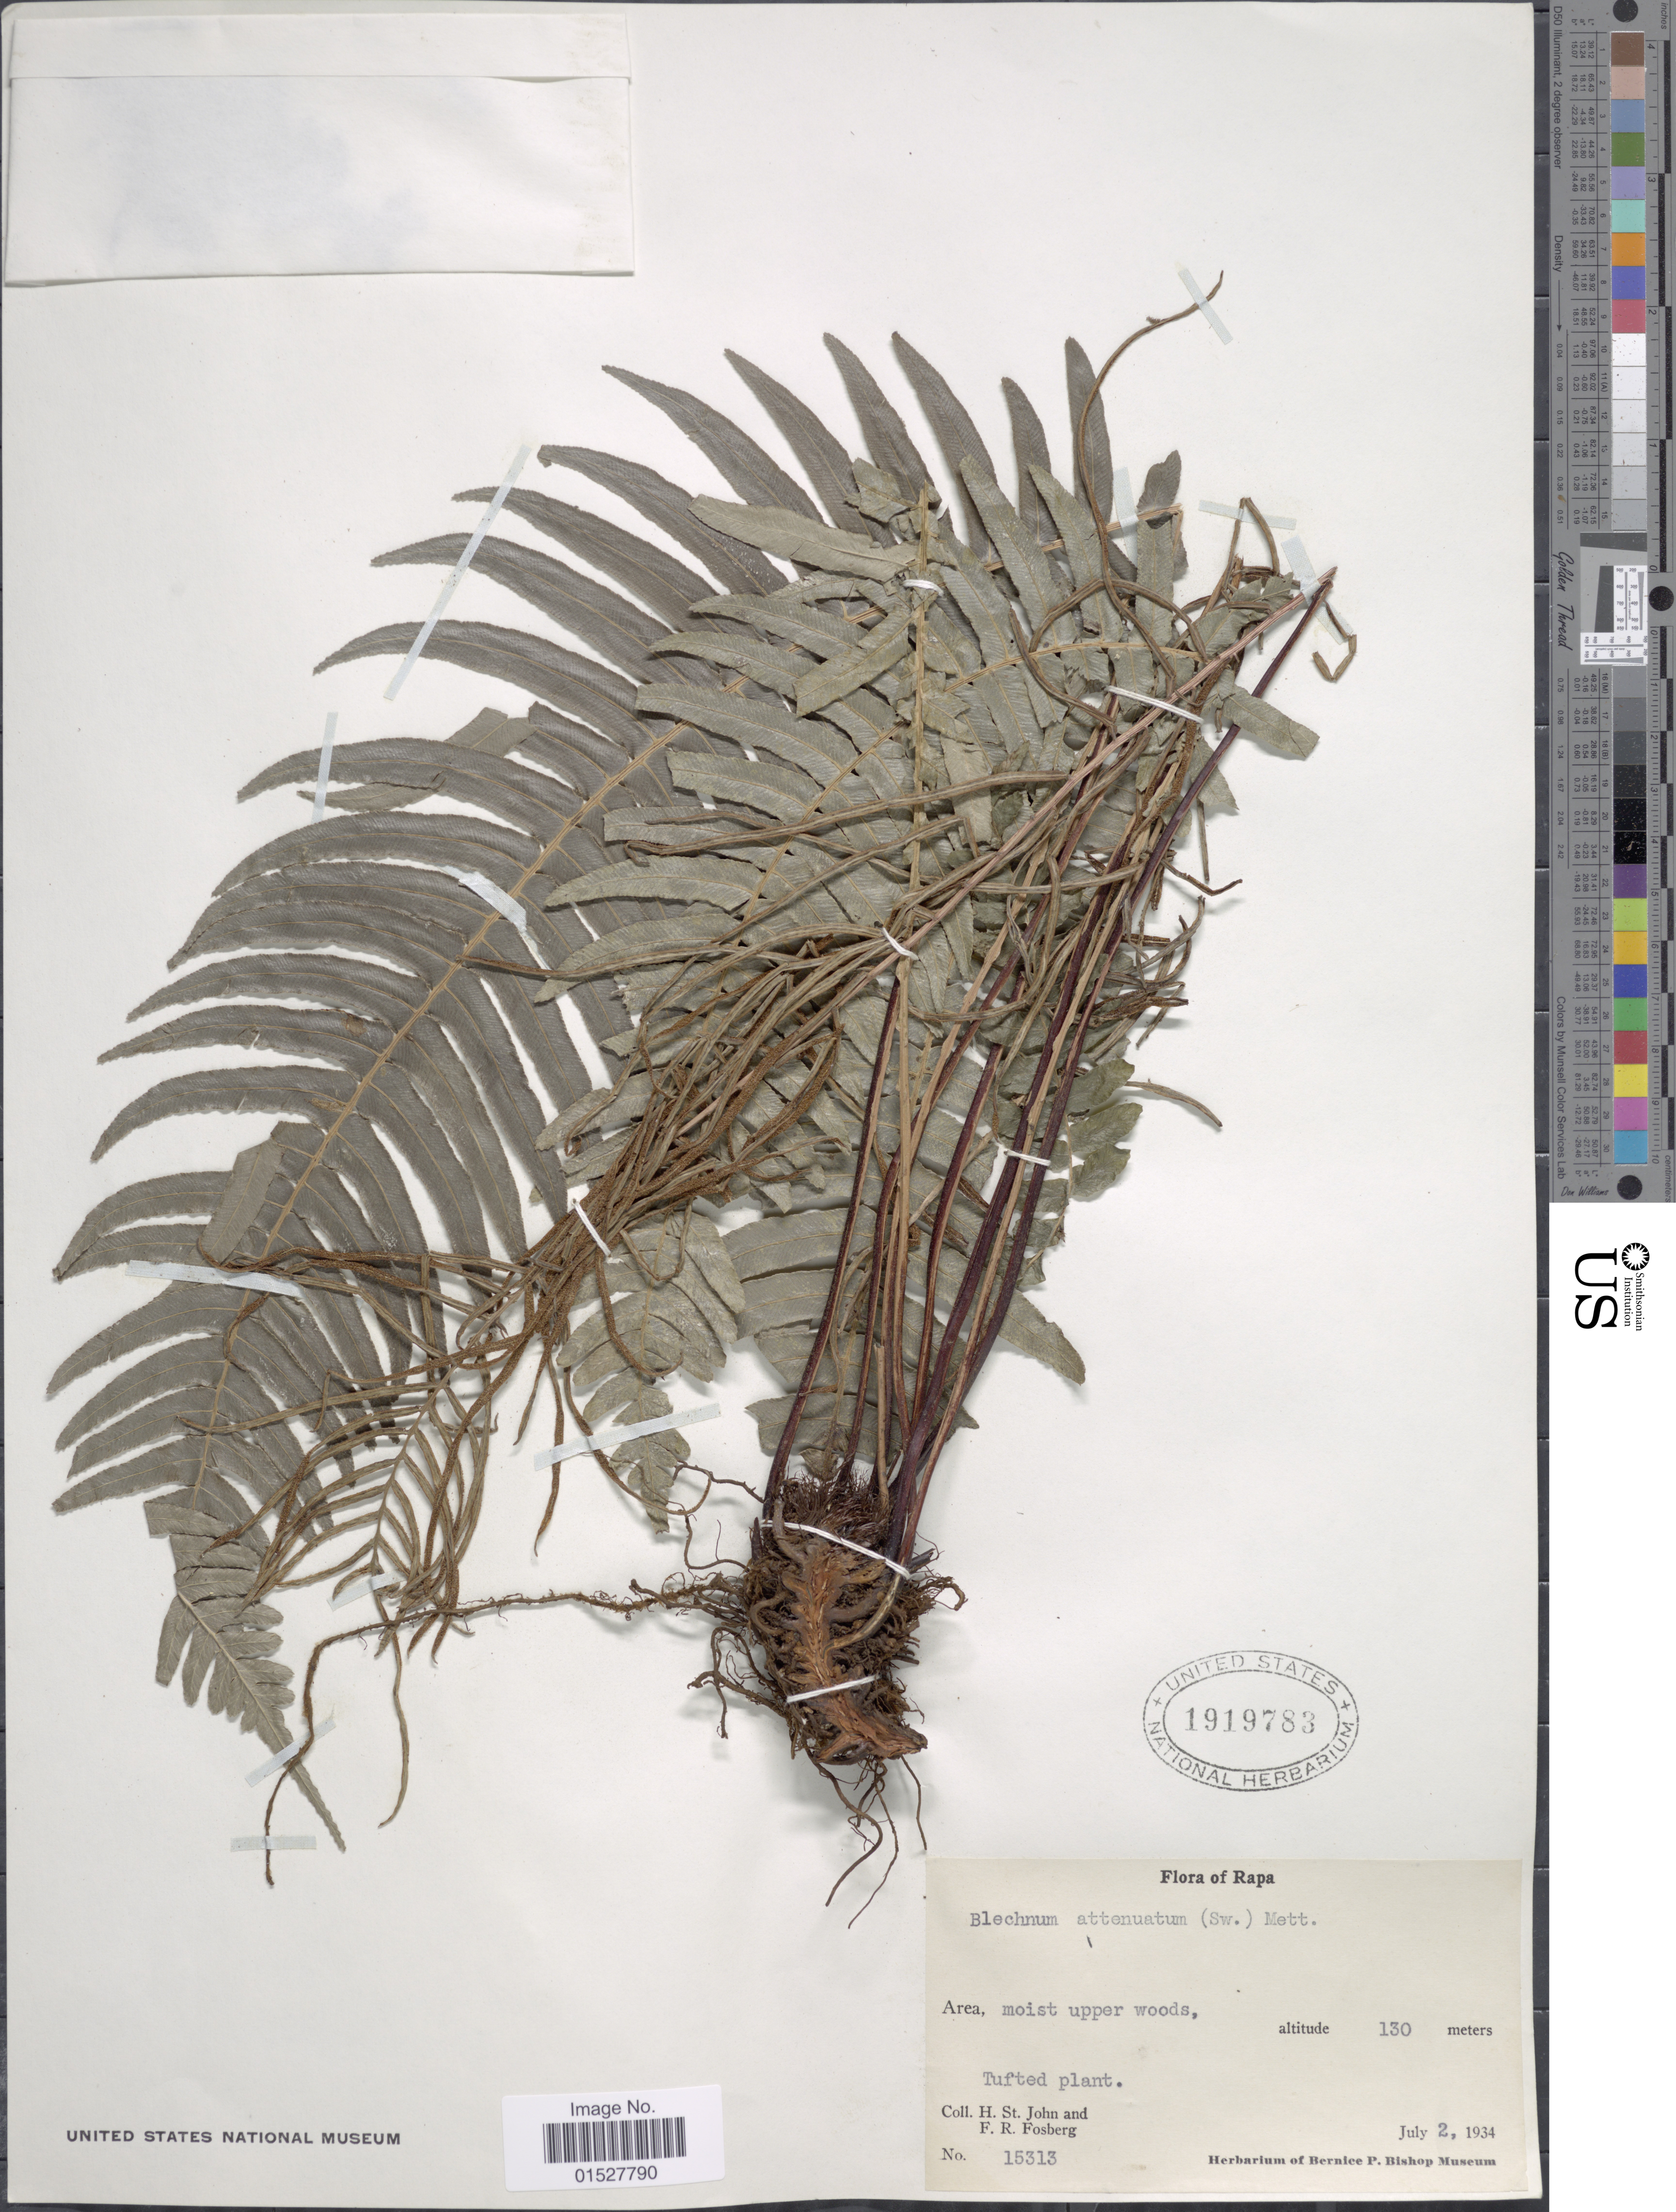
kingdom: Plantae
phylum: Tracheophyta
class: Polypodiopsida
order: Polypodiales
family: Blechnaceae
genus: Austroblechnum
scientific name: Austroblechnum raiateense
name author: (J.W. Moore) Gasper & V.A.O. Dittrich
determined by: Vazquez, R.; Molino, S.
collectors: H. St. John & F. R. Fosberg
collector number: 15313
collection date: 1934-07-02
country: French Polynesia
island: Rapa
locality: Rapa, Area, moist upper woods.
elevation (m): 130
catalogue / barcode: US 1919783